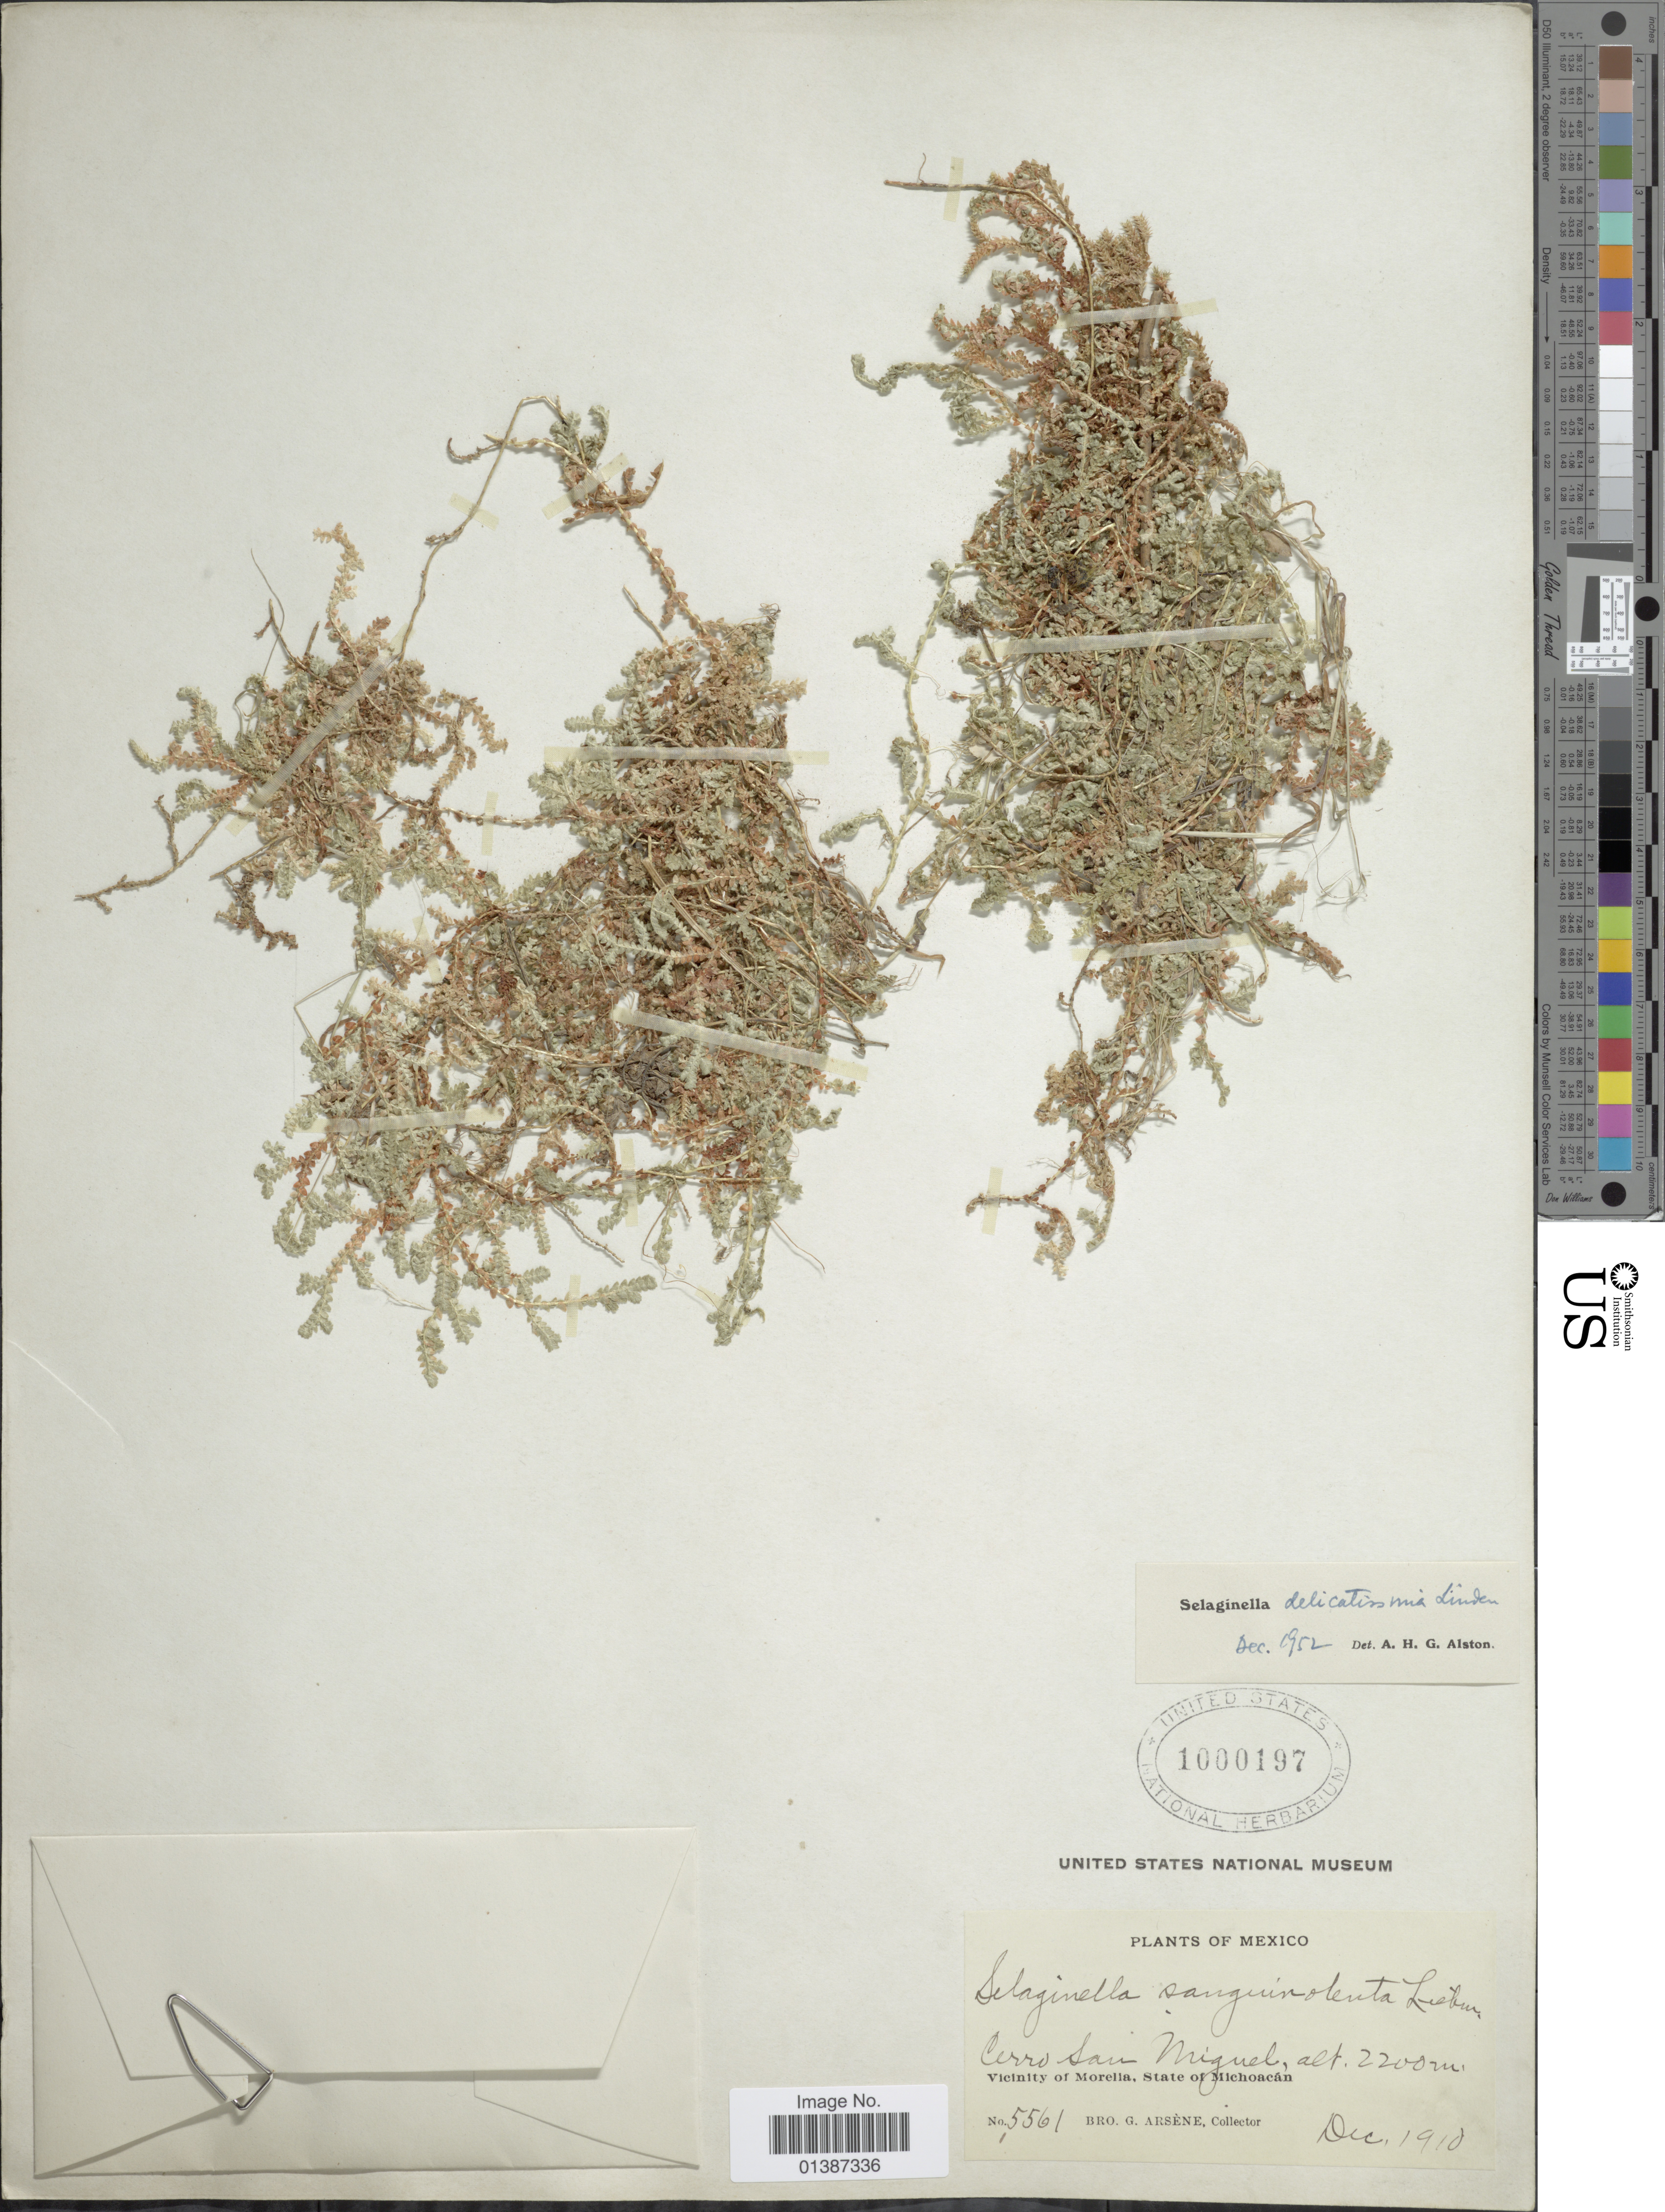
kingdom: Plantae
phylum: Tracheophyta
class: Lycopodiopsida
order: Selaginellales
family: Selaginellaceae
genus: Selaginella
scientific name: Selaginella delicatissima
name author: Linden ex A. Braun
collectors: Bro. G. Arsène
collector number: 5561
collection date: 1910-12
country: Mexico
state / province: Michoacán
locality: Cerro San Miguel, Vicinity of Morelia, State of Michoacán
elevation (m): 2200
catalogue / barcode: US 1000197